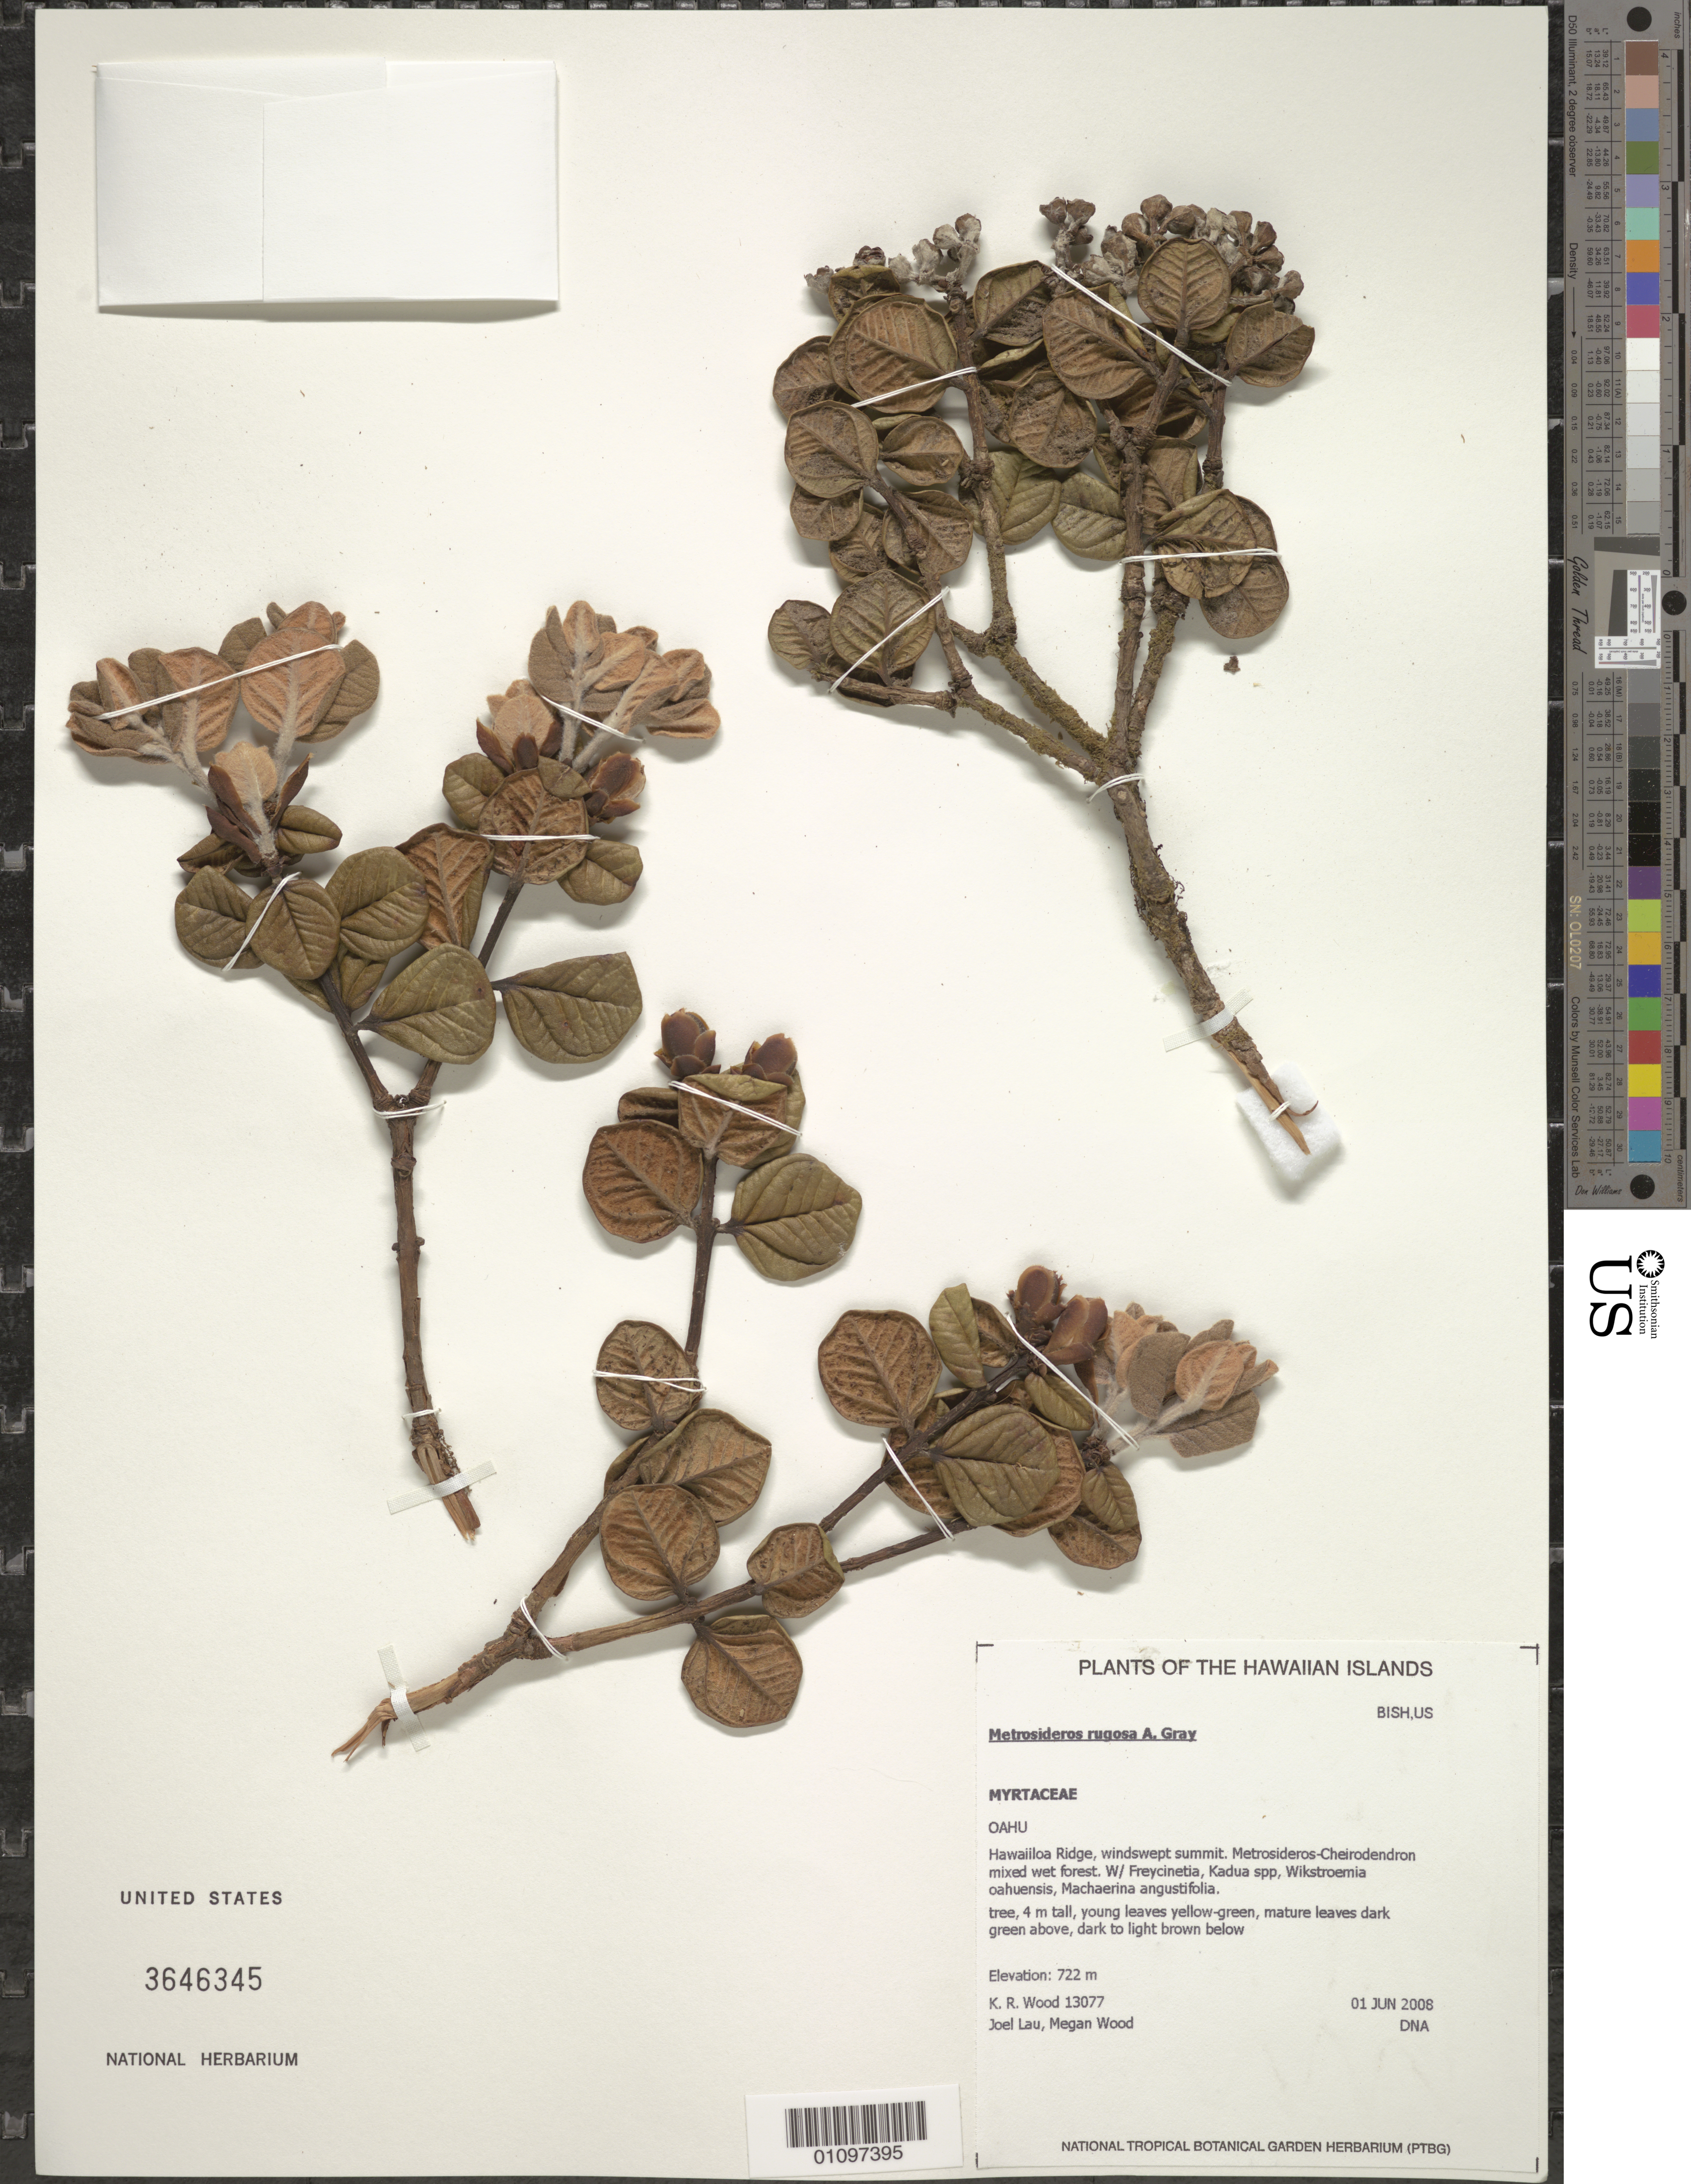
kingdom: Plantae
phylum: Tracheophyta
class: Magnoliopsida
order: Myrtales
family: Myrtaceae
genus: Metrosideros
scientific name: Metrosideros rugosa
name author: A. Gray in Wilkes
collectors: K. R. Wood, J. Lau & M. Wood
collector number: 13077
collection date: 2008-06-01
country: United States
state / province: Hawaii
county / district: Honolulu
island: Oahu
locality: Hawaiiloa Ridge, windswept summit.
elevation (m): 722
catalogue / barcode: US 3646345